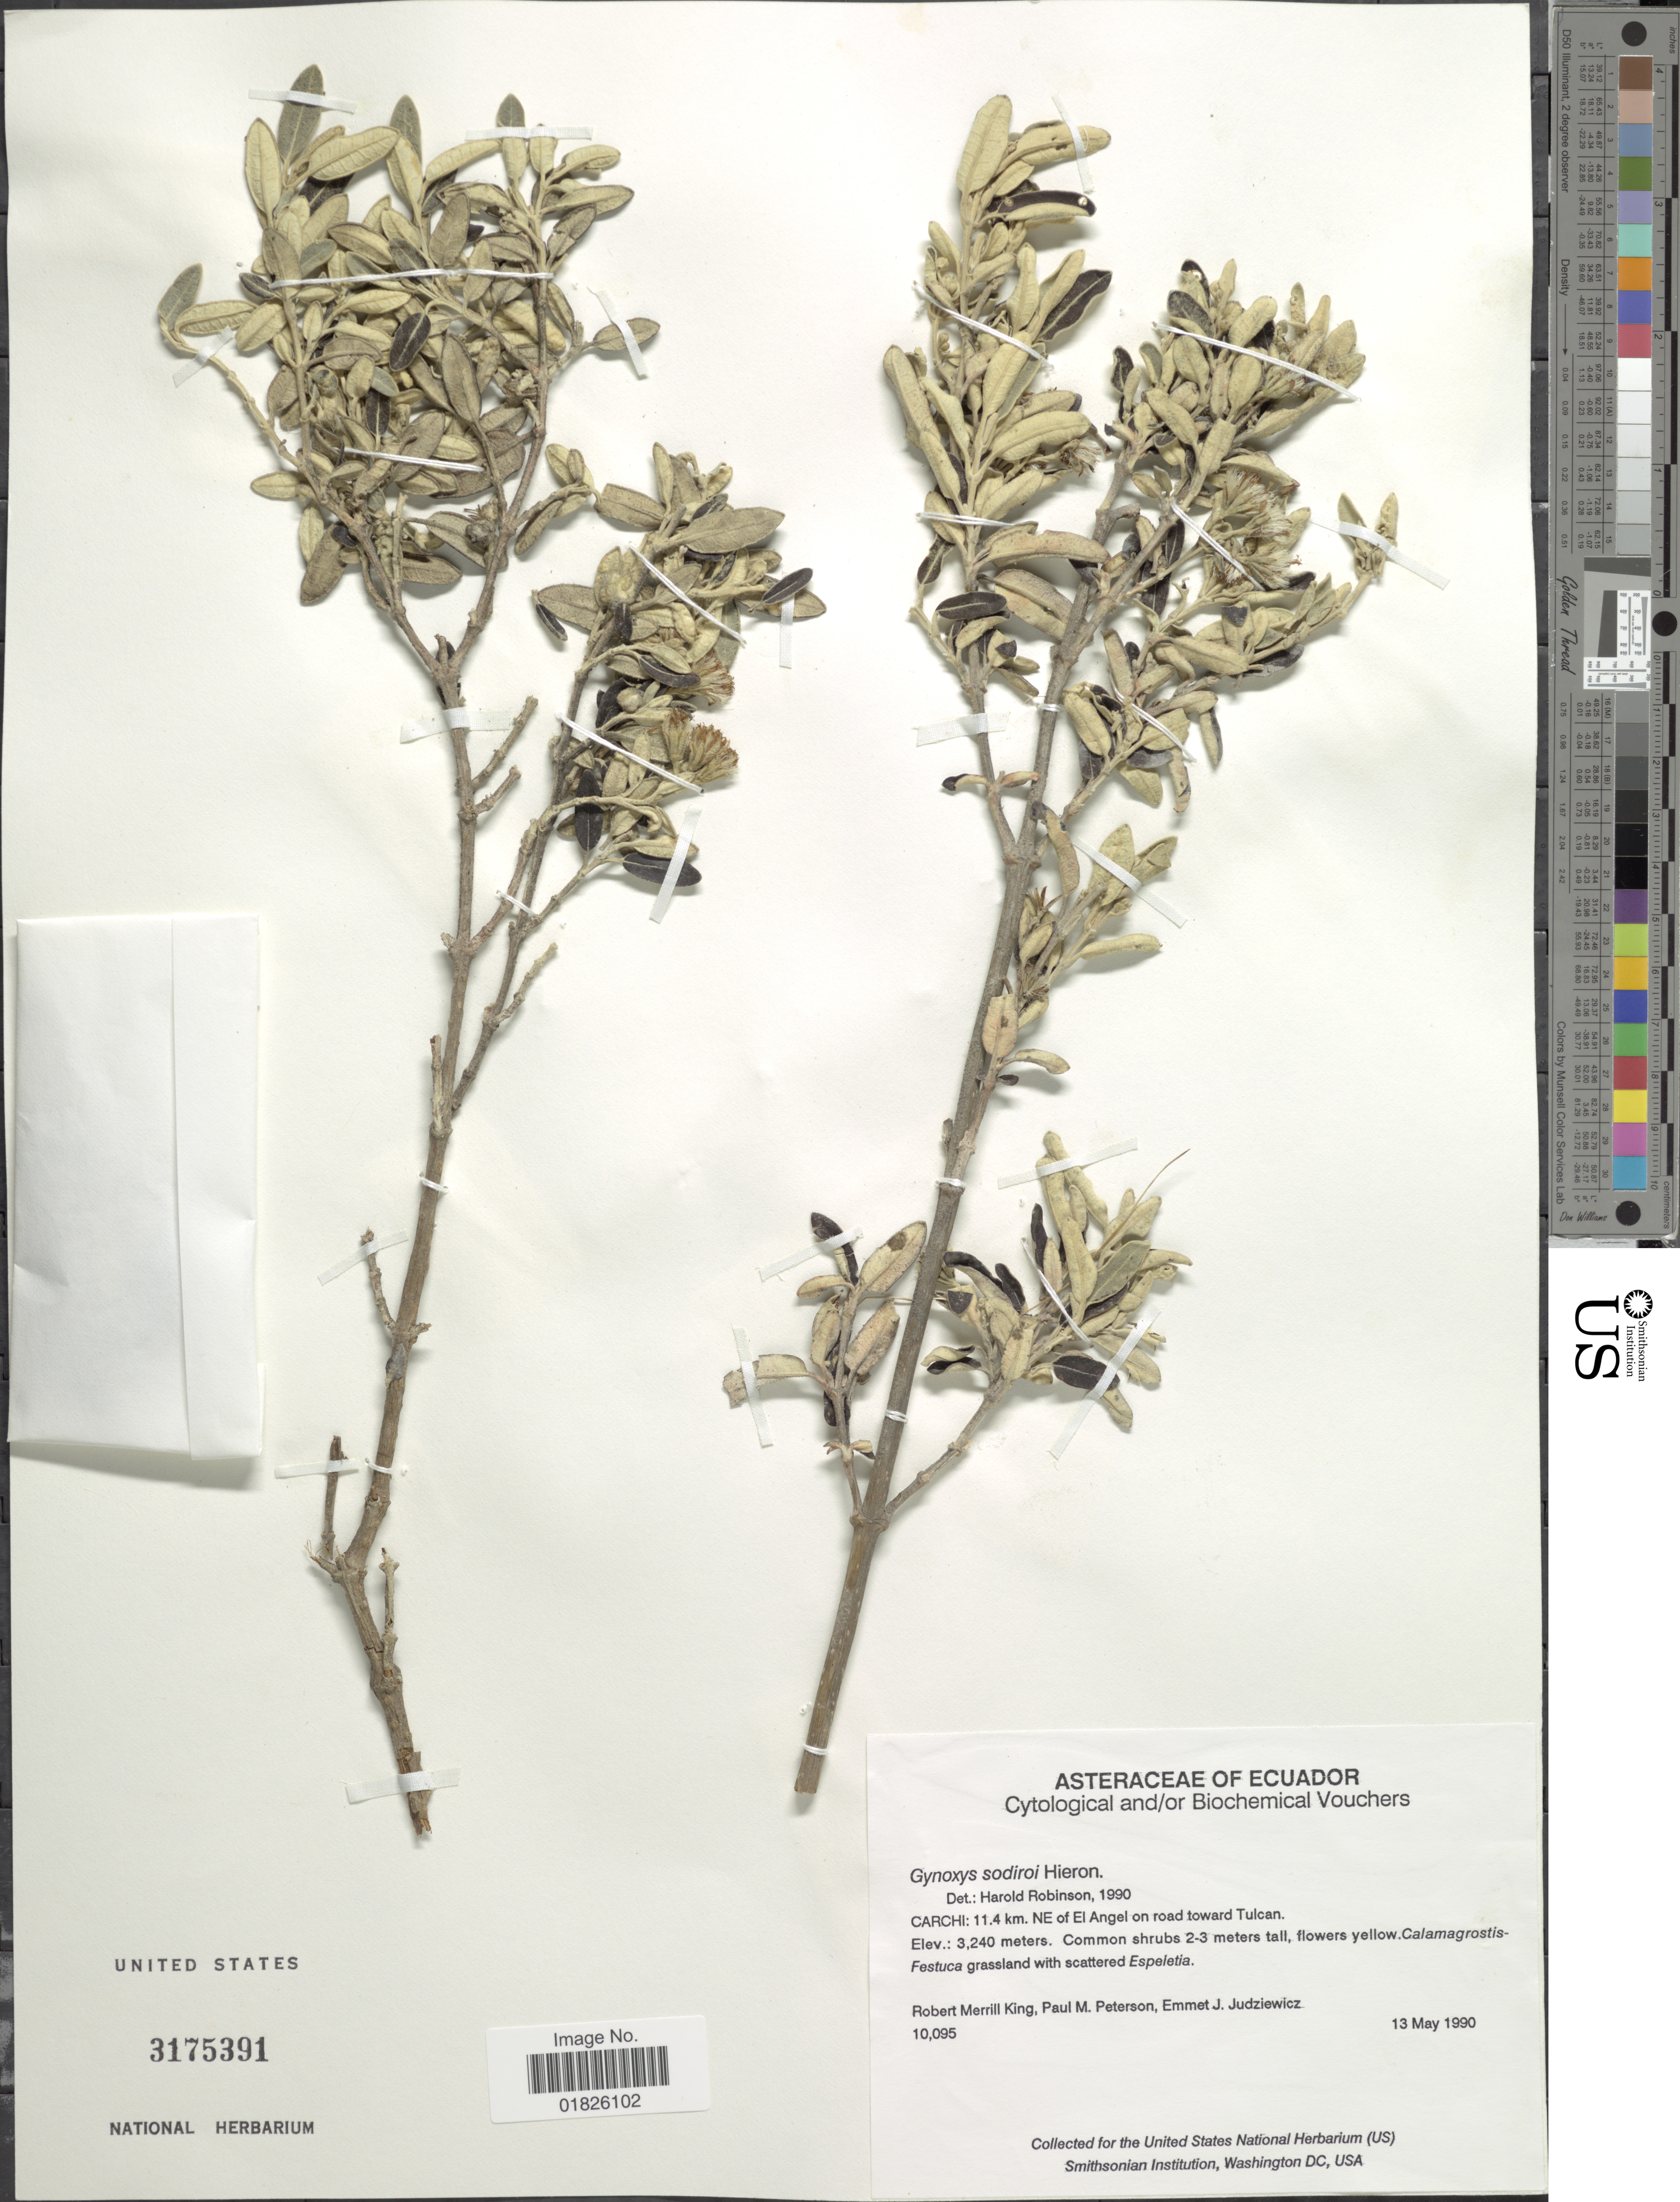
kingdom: Plantae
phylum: Tracheophyta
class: Magnoliopsida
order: Asterales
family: Asteraceae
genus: Gynoxys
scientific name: Gynoxys buxifolia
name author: (Kunth) Cass.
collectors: R. M. King, P. M. Peterson & E. J. Judziewicz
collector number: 10095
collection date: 1990-05-13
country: Ecuador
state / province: Carchi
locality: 11.4 km Ne of El Angel on road toward Tulcan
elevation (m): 3240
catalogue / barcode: US 3175391